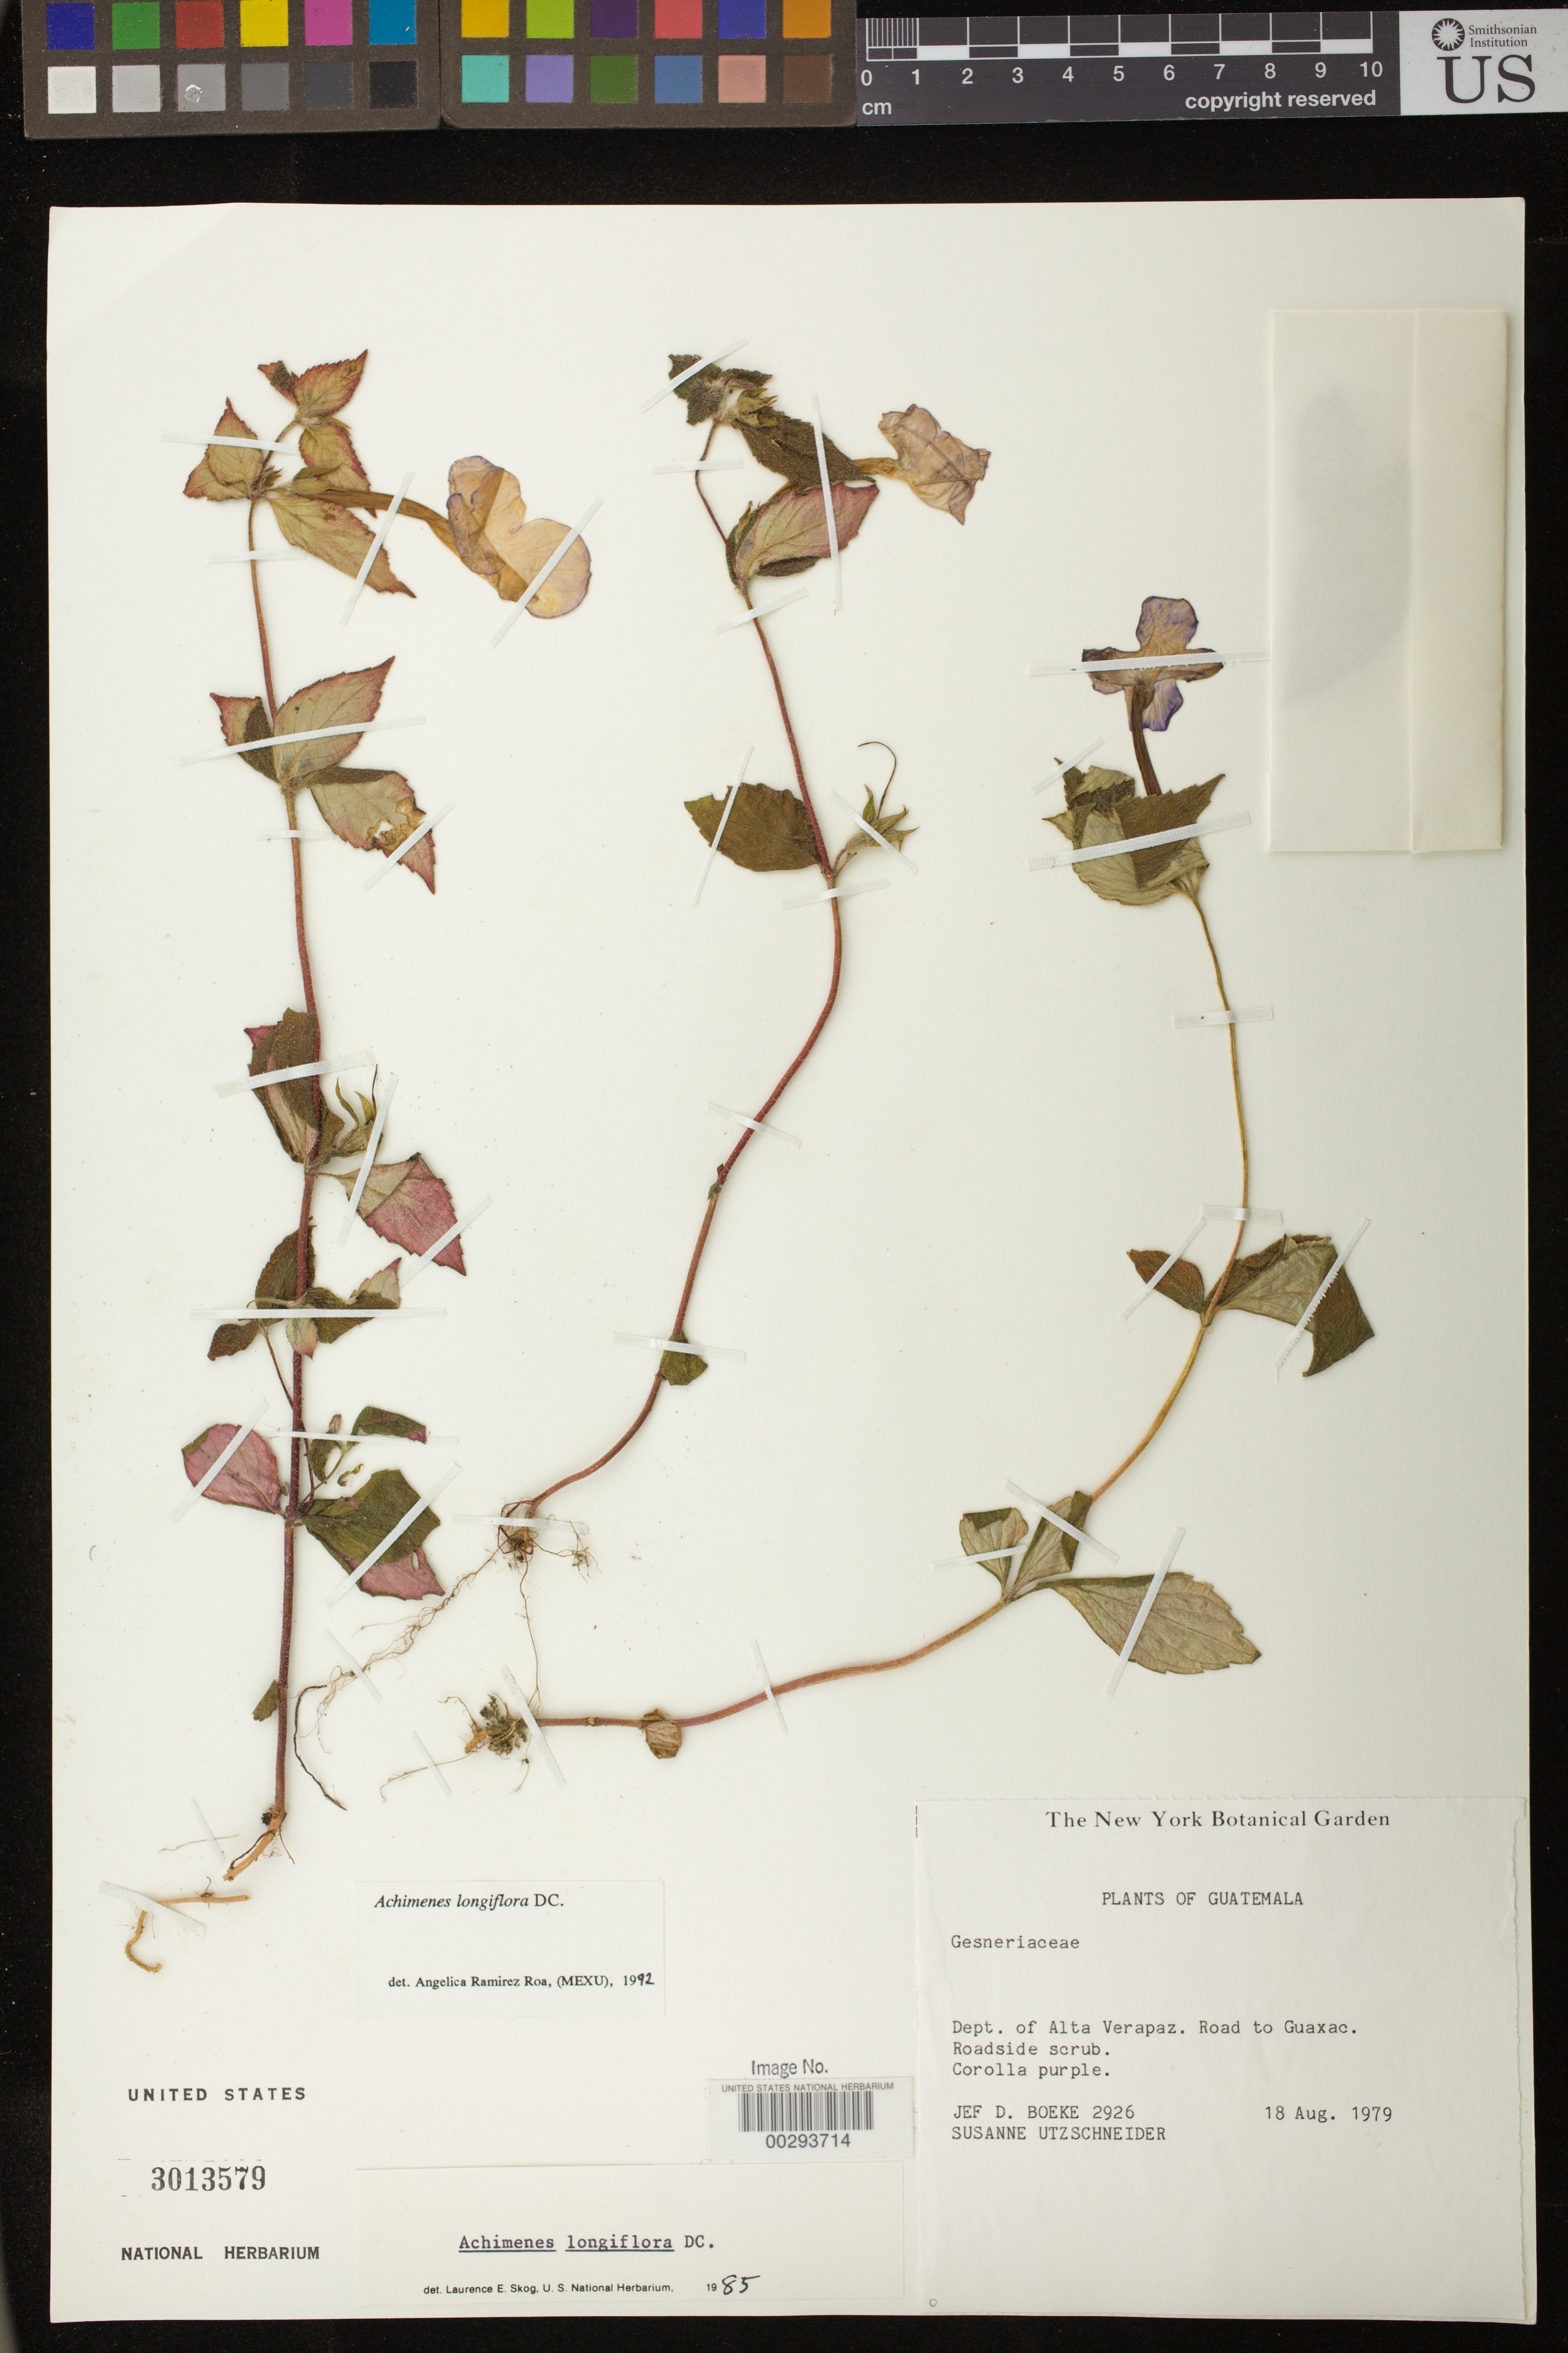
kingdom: Plantae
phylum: Tracheophyta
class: Magnoliopsida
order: Lamiales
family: Gesneriaceae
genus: Achimenes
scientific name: Achimenes longiflora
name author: DC.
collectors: J. D. Boeke & S. Utzschneider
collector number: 2926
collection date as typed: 18 Aug 1979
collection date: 1979-08-18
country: Guatemala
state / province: Alta Verapaz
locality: Road to Guaxac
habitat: Roadside shrub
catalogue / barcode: US 3013579